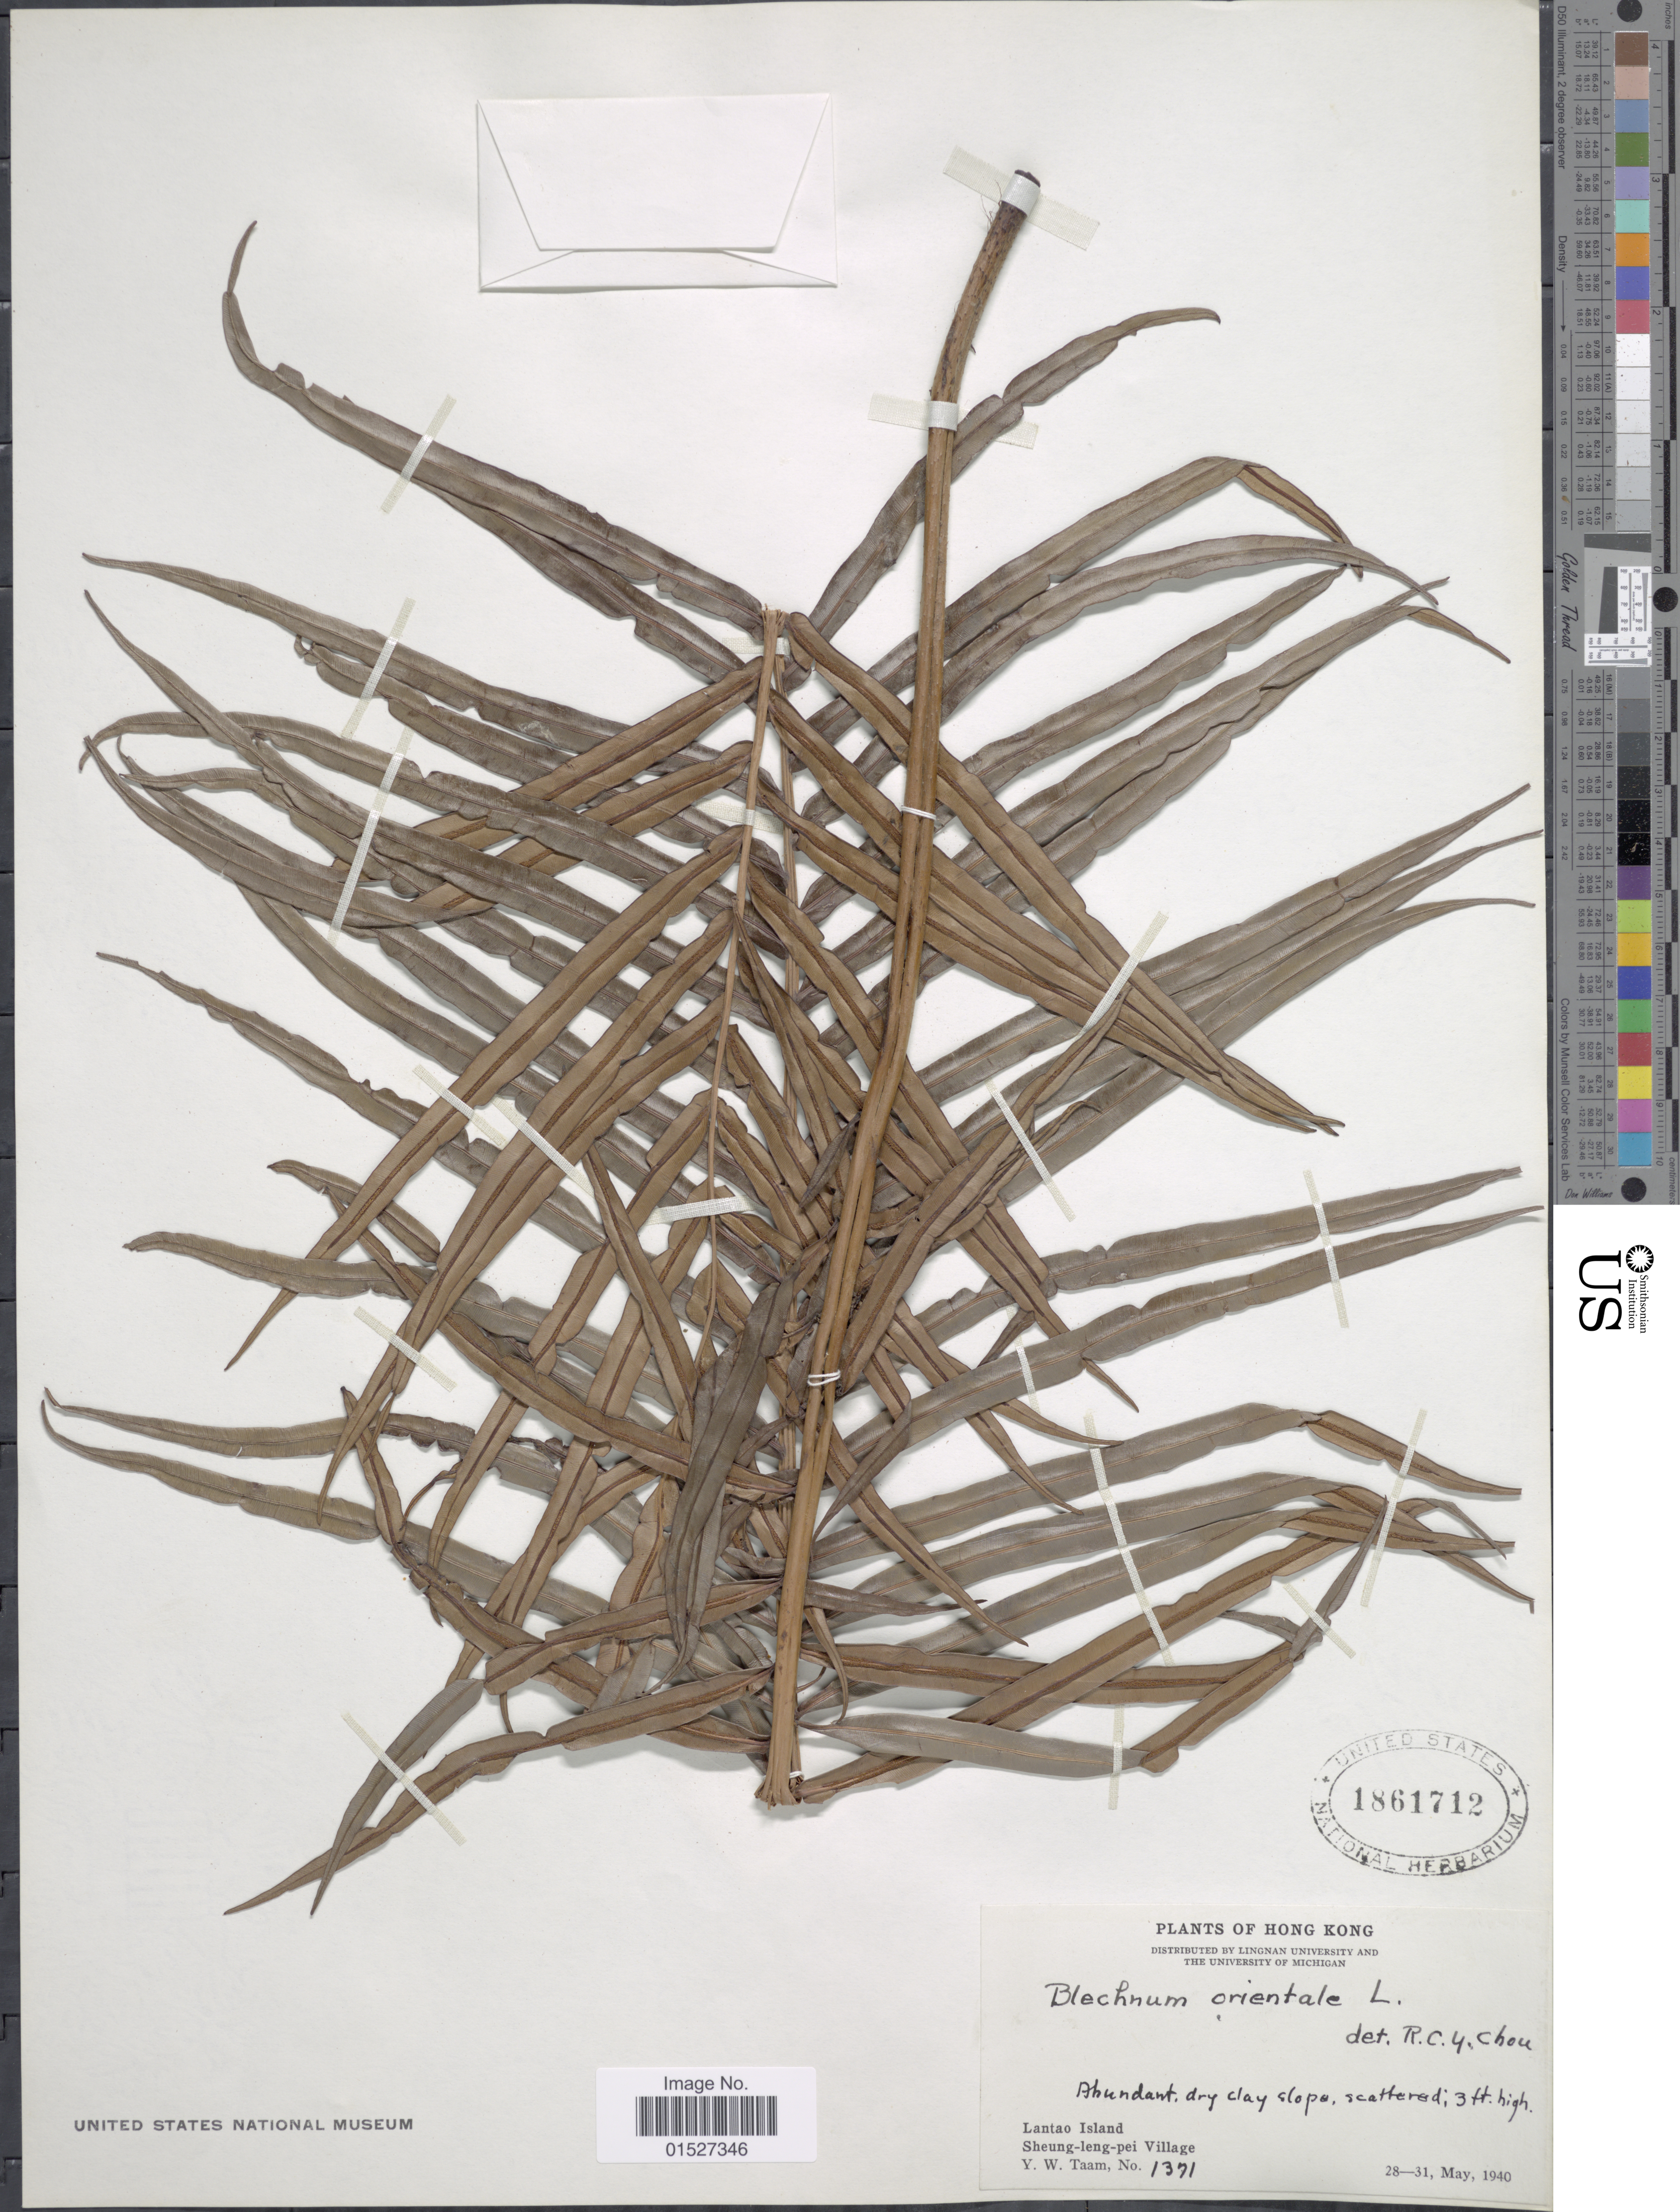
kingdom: Plantae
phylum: Tracheophyta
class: Polypodiopsida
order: Polypodiales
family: Blechnaceae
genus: Blechnum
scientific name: Blechnum orientale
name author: L.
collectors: Y. W. Taam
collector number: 1371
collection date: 1940-05-28/1940-05-31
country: China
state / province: Hong Kong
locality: Lantao Island. Sheung-leng-pei Village.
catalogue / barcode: US 1861712